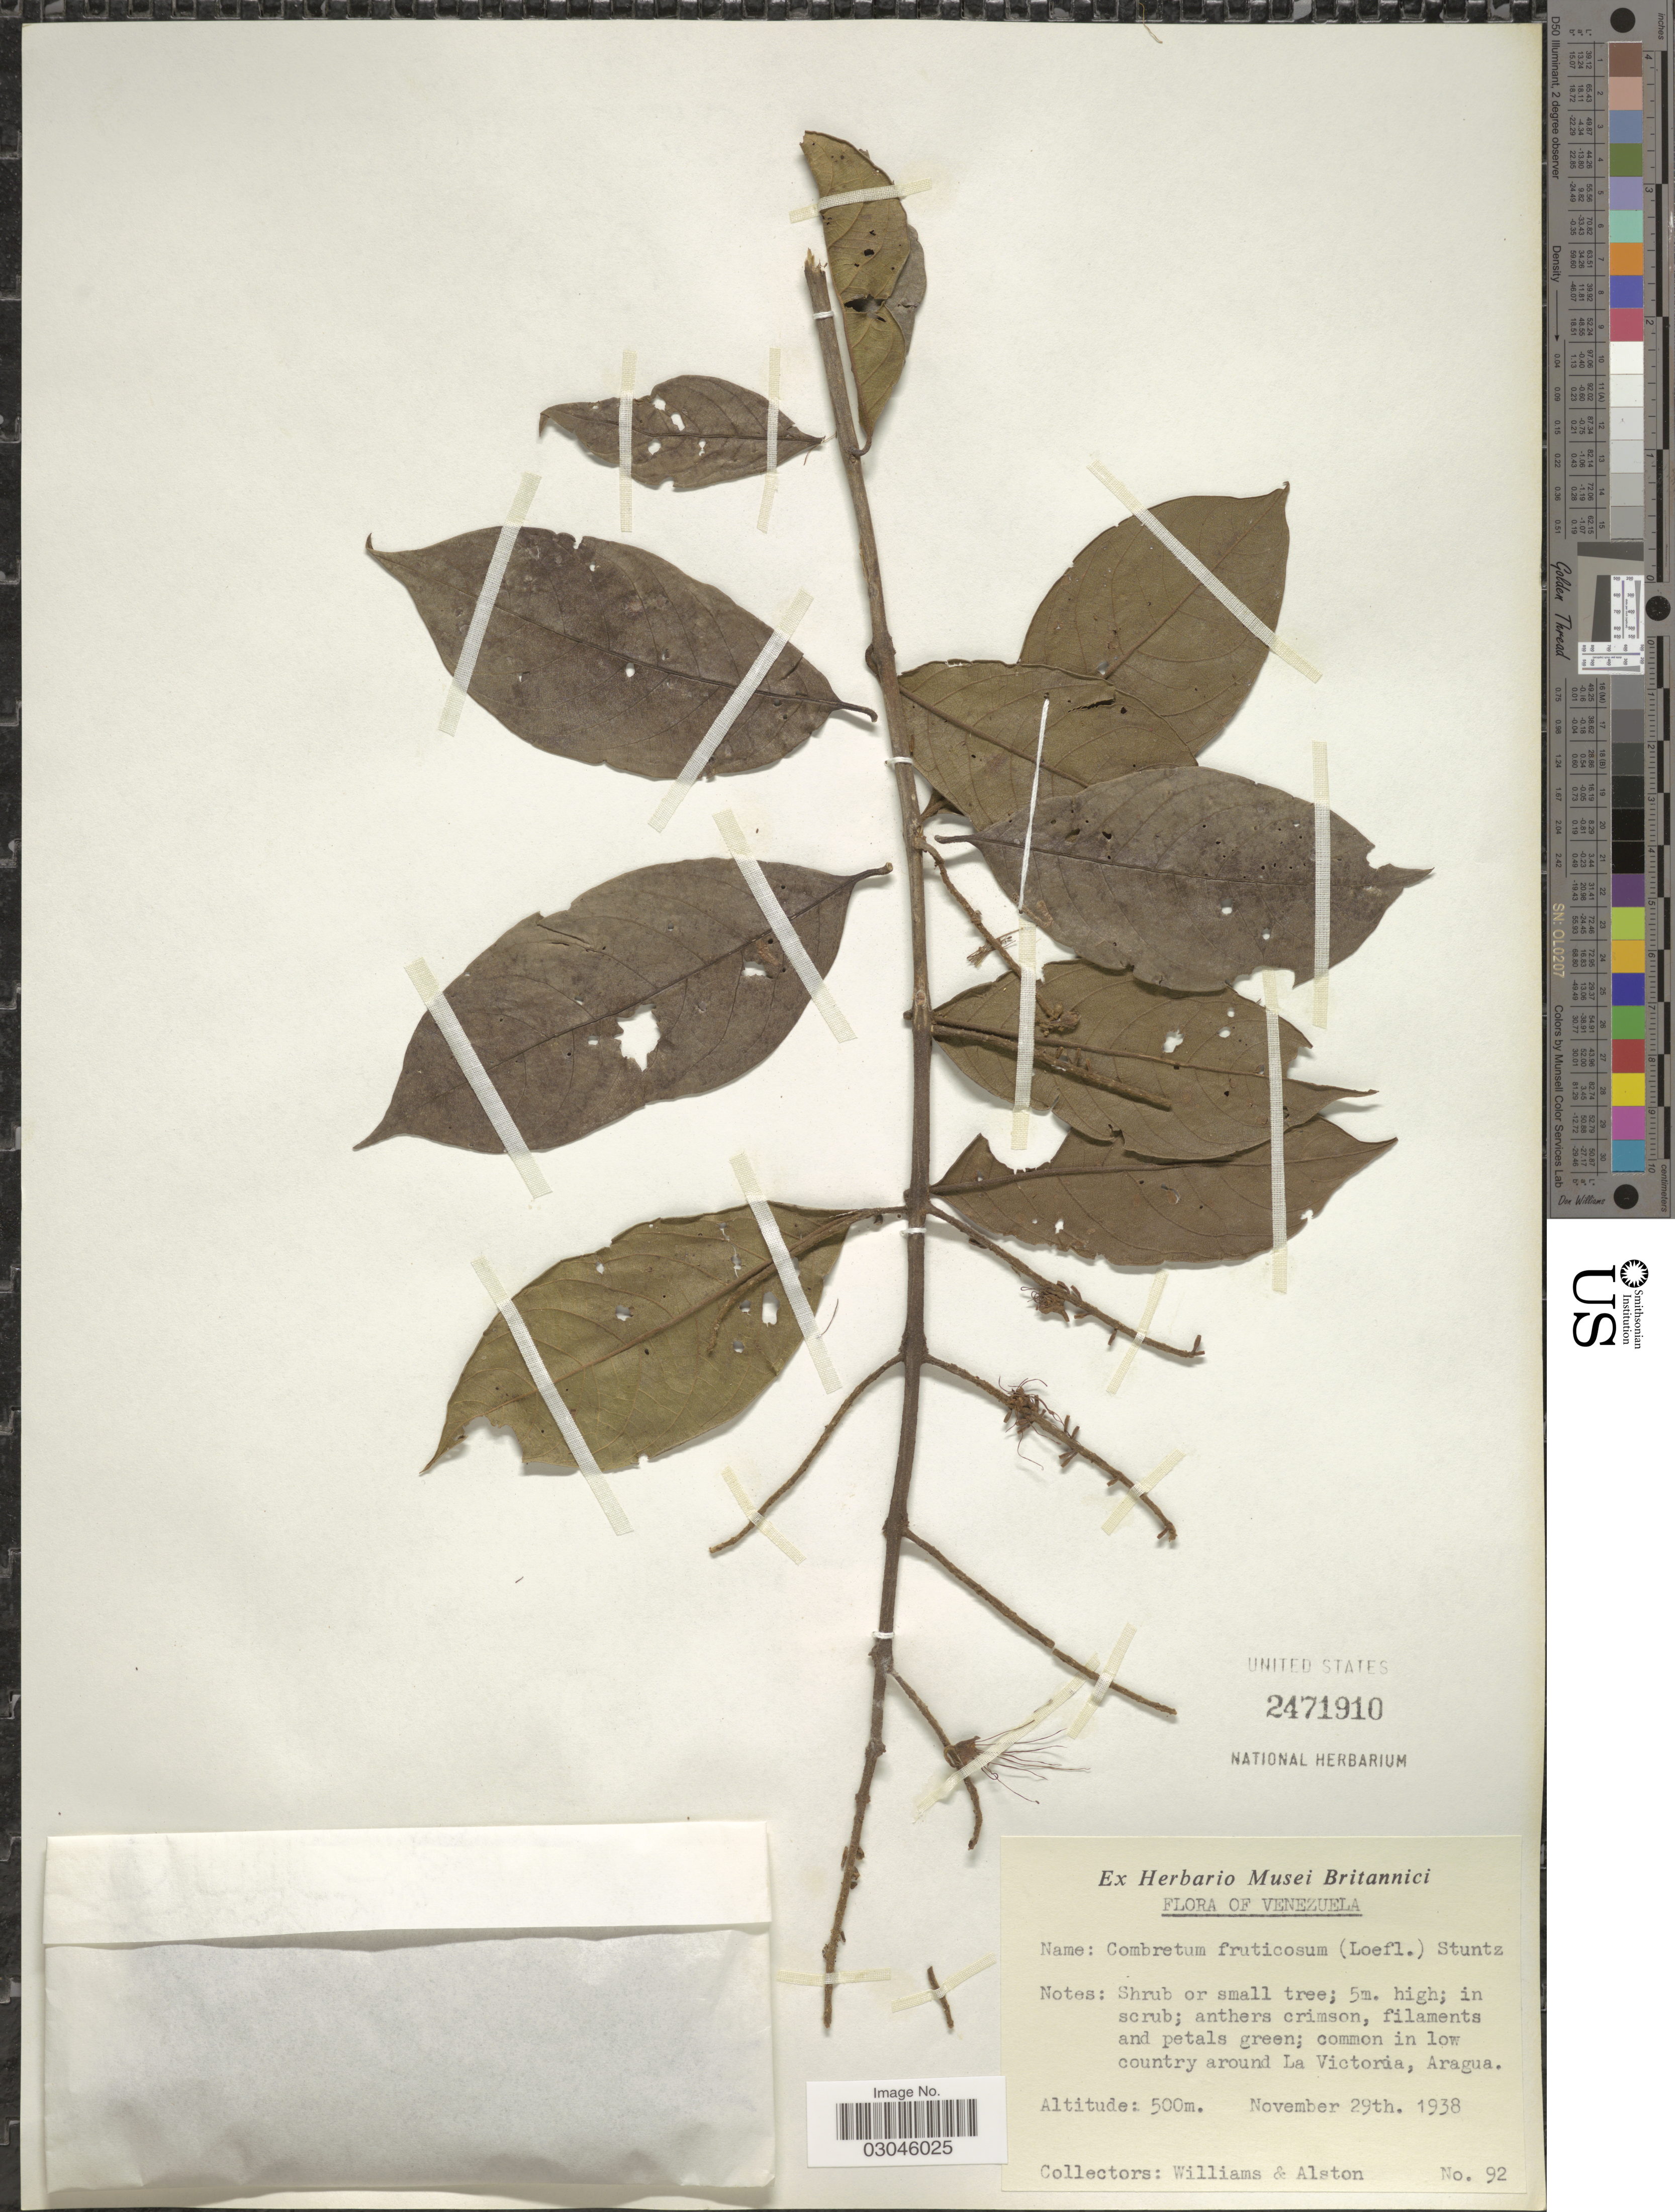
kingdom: Plantae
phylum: Tracheophyta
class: Magnoliopsida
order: Myrtales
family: Combretaceae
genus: Combretum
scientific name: Combretum fruticosum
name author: (Loefl.) Stuntz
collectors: -- Williams & Alston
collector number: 92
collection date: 1938-11-29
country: Venezuela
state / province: Aragua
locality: In low country around La Victoria.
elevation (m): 500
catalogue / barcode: US 2471910